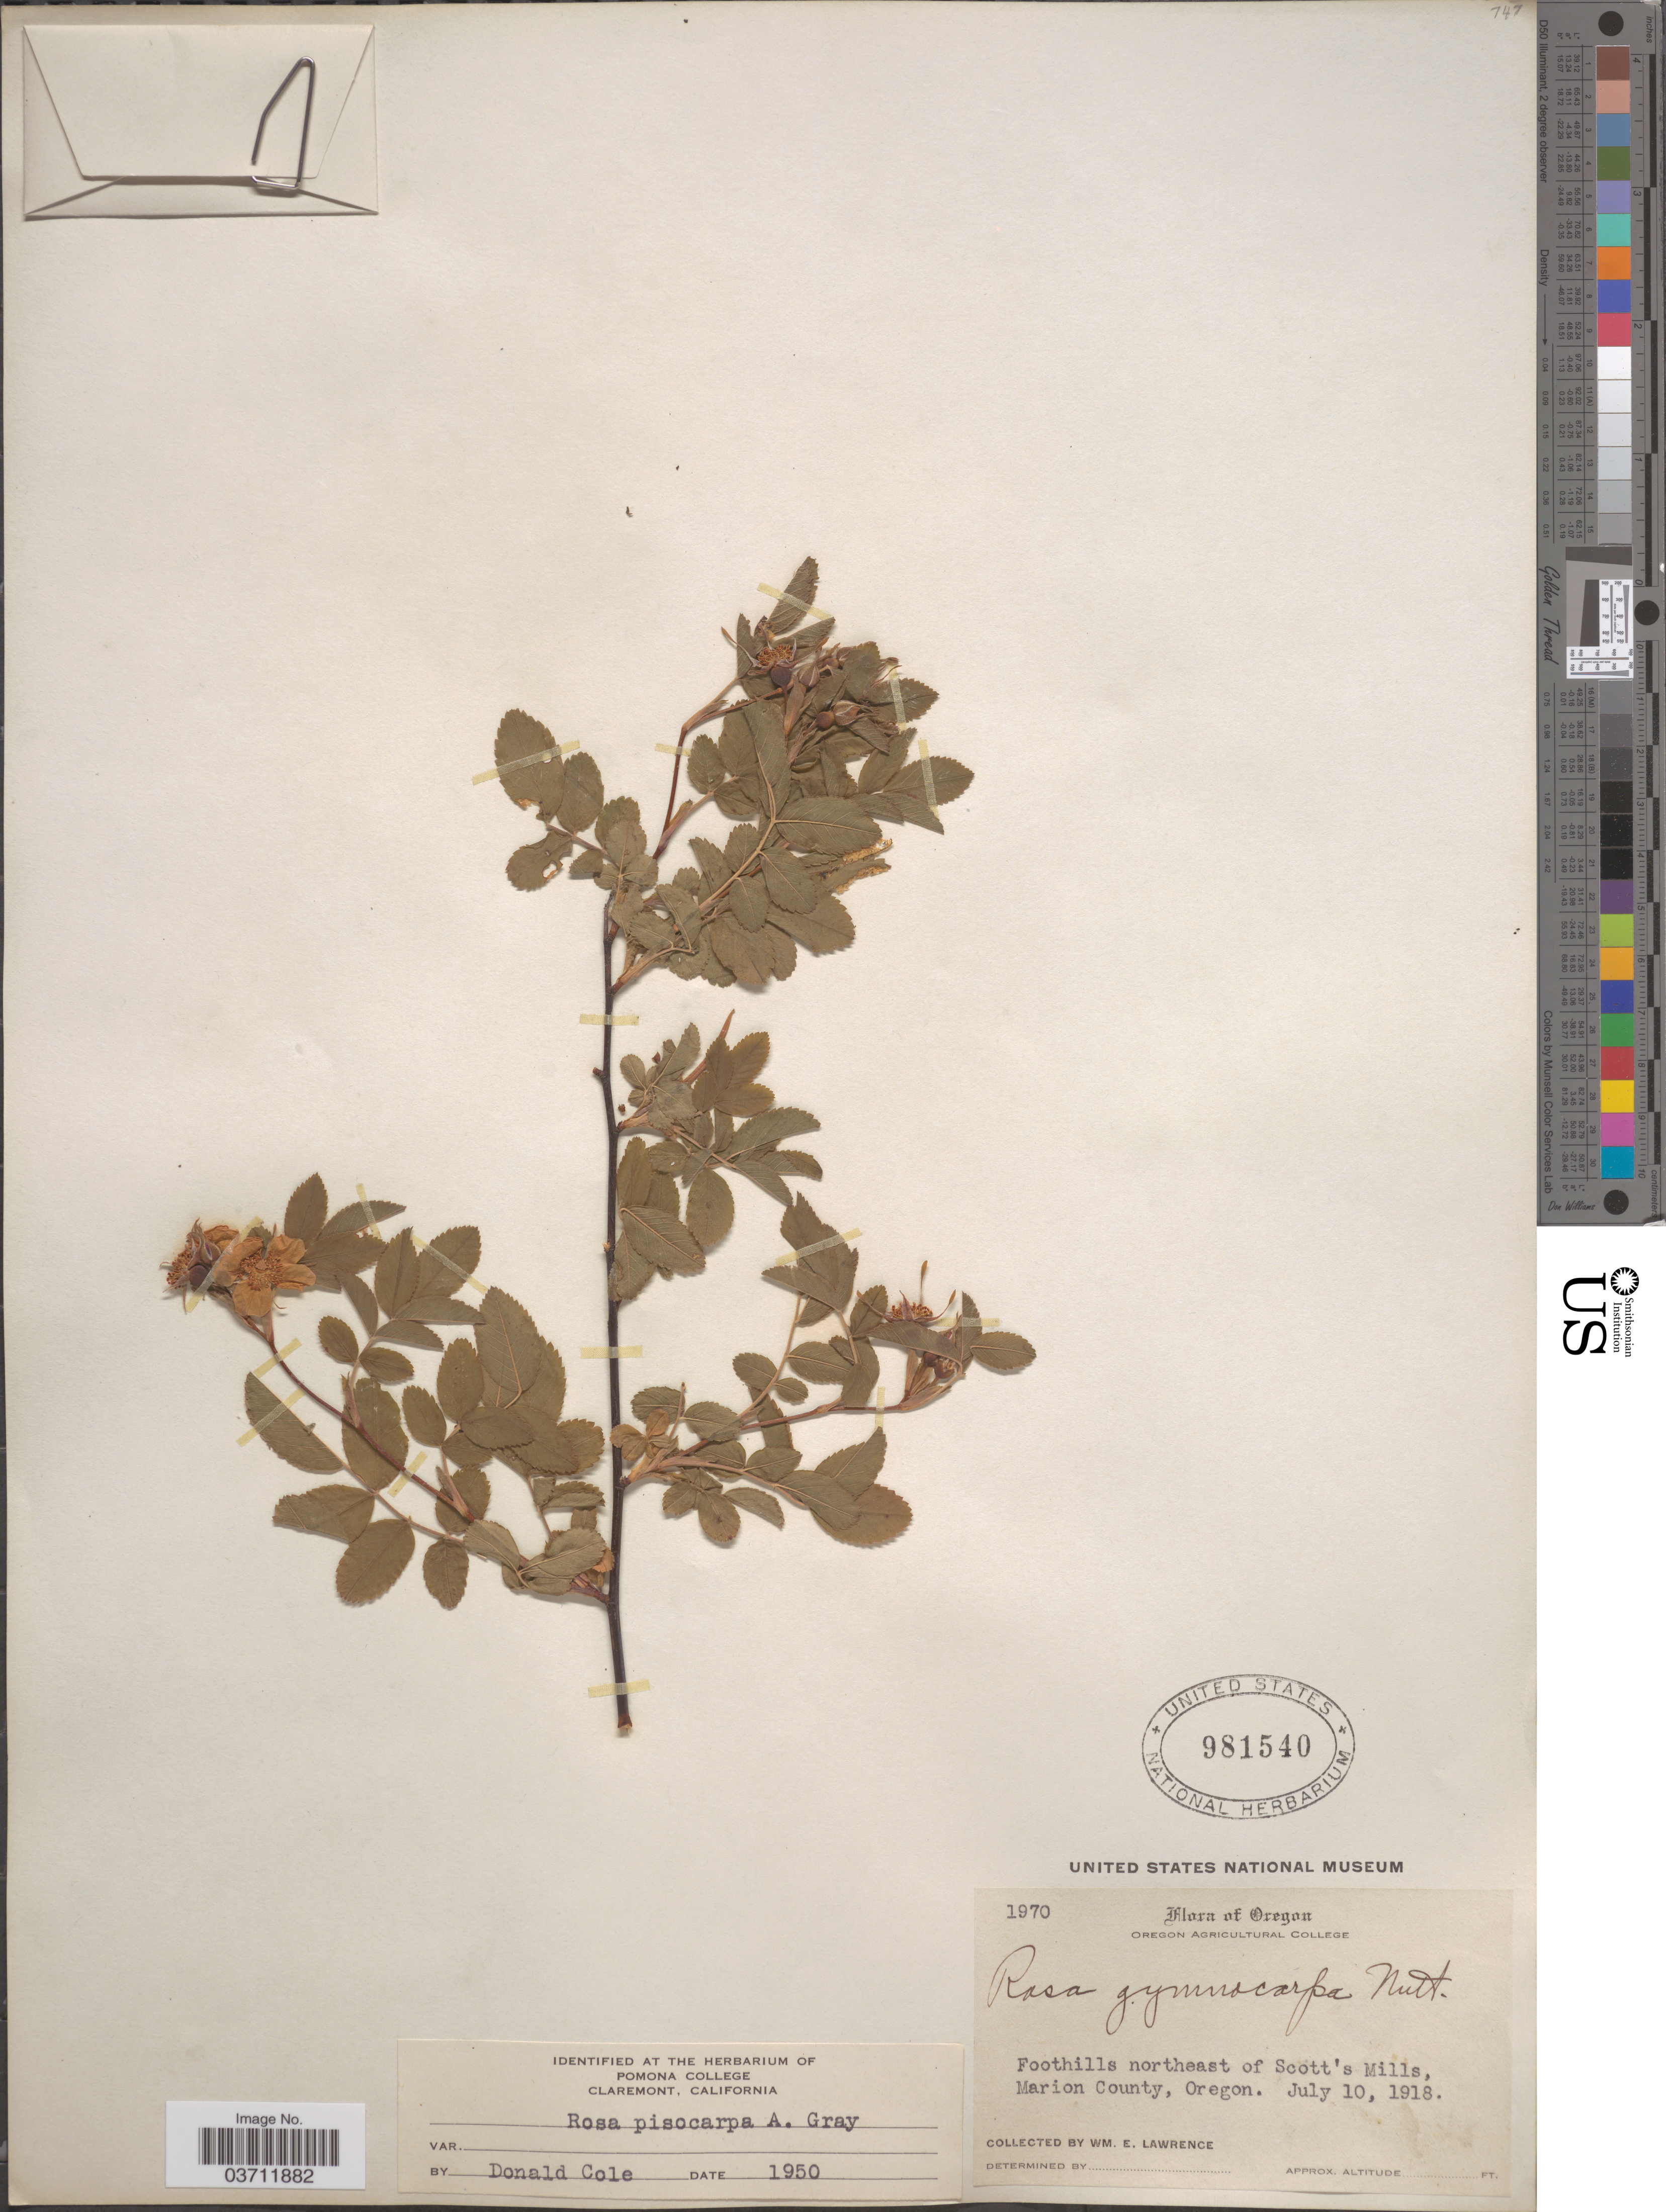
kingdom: Plantae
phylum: Tracheophyta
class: Magnoliopsida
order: Rosales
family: Rosaceae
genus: Rosa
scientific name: Rosa pisocarpa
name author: A. Gray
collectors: W. Lawrence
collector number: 1970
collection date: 1918-07-10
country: United States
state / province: Oregon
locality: Foothills northeast of Scott's Mills, Marion County.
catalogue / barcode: US 981540